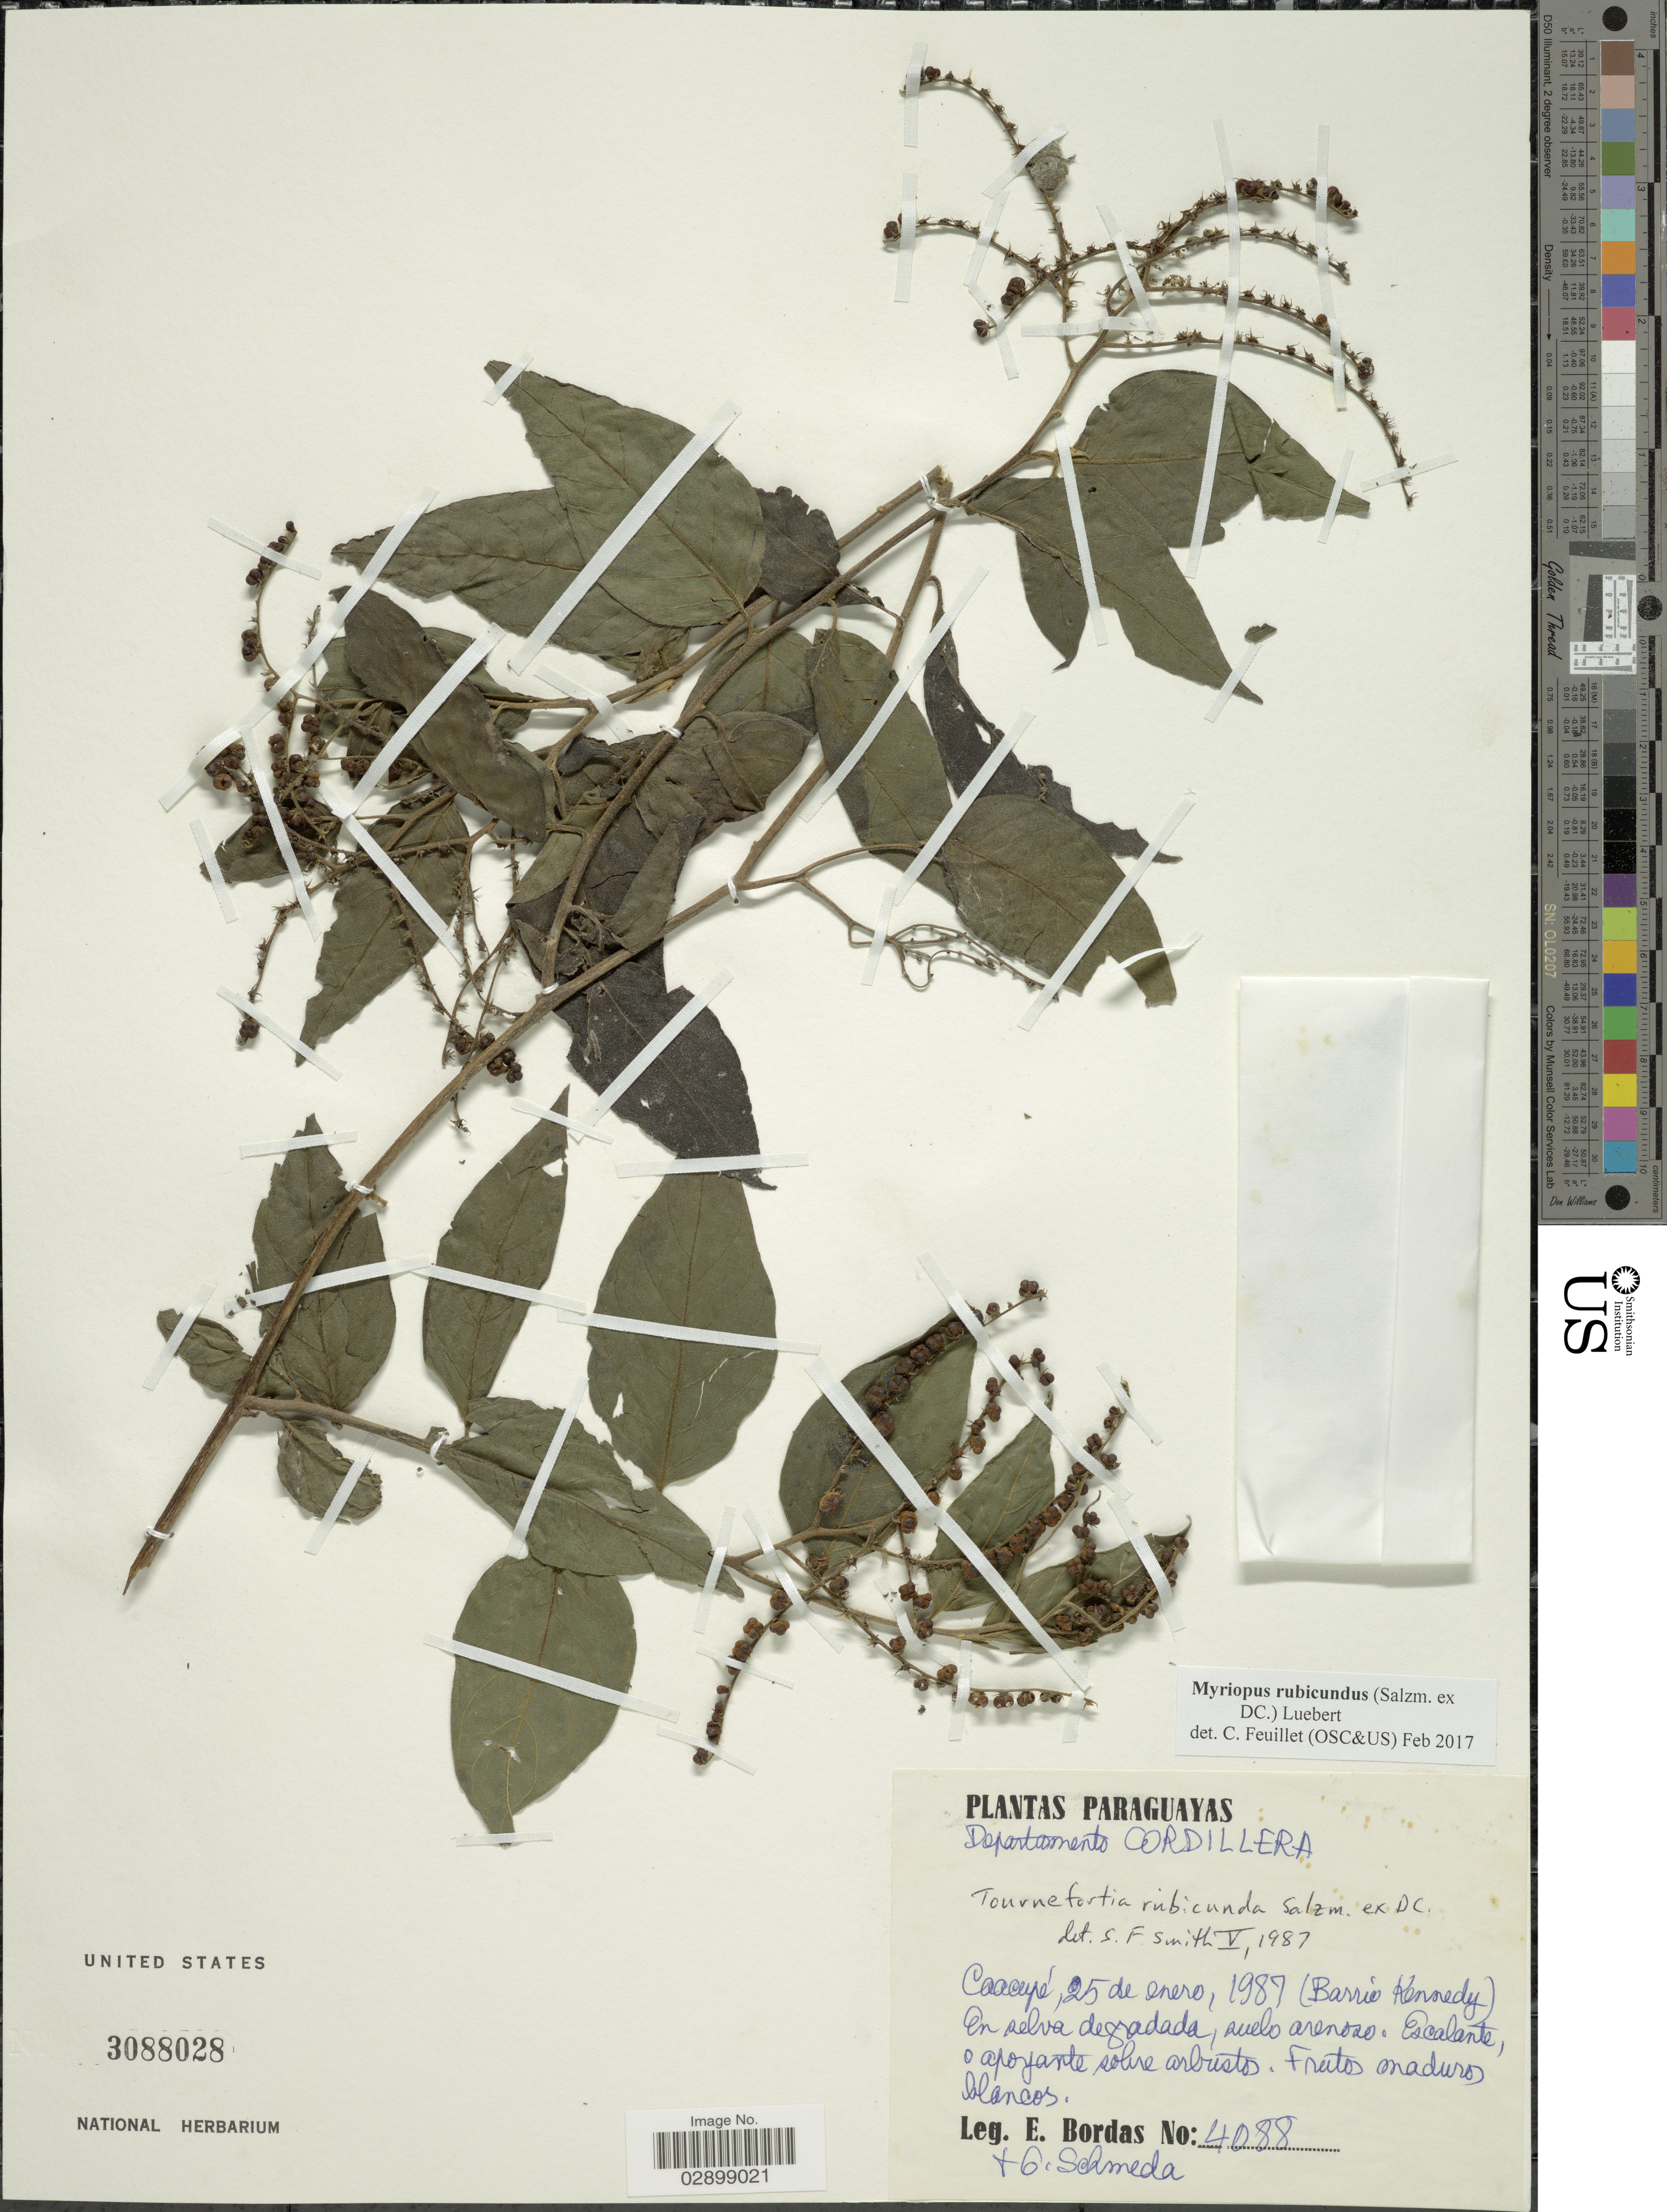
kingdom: Plantae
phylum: Tracheophyta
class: Magnoliopsida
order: Boraginales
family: Heliotropiaceae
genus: Myriopus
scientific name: Myriopus rubicundus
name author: (Salzm. ex DC.)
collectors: E. Bordas & G. Schmeda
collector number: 4088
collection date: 1987-01-25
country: Paraguay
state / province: Cordillera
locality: Departamento Cordillera. Caacupé, (Barrio Kennedy).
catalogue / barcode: US 3088028